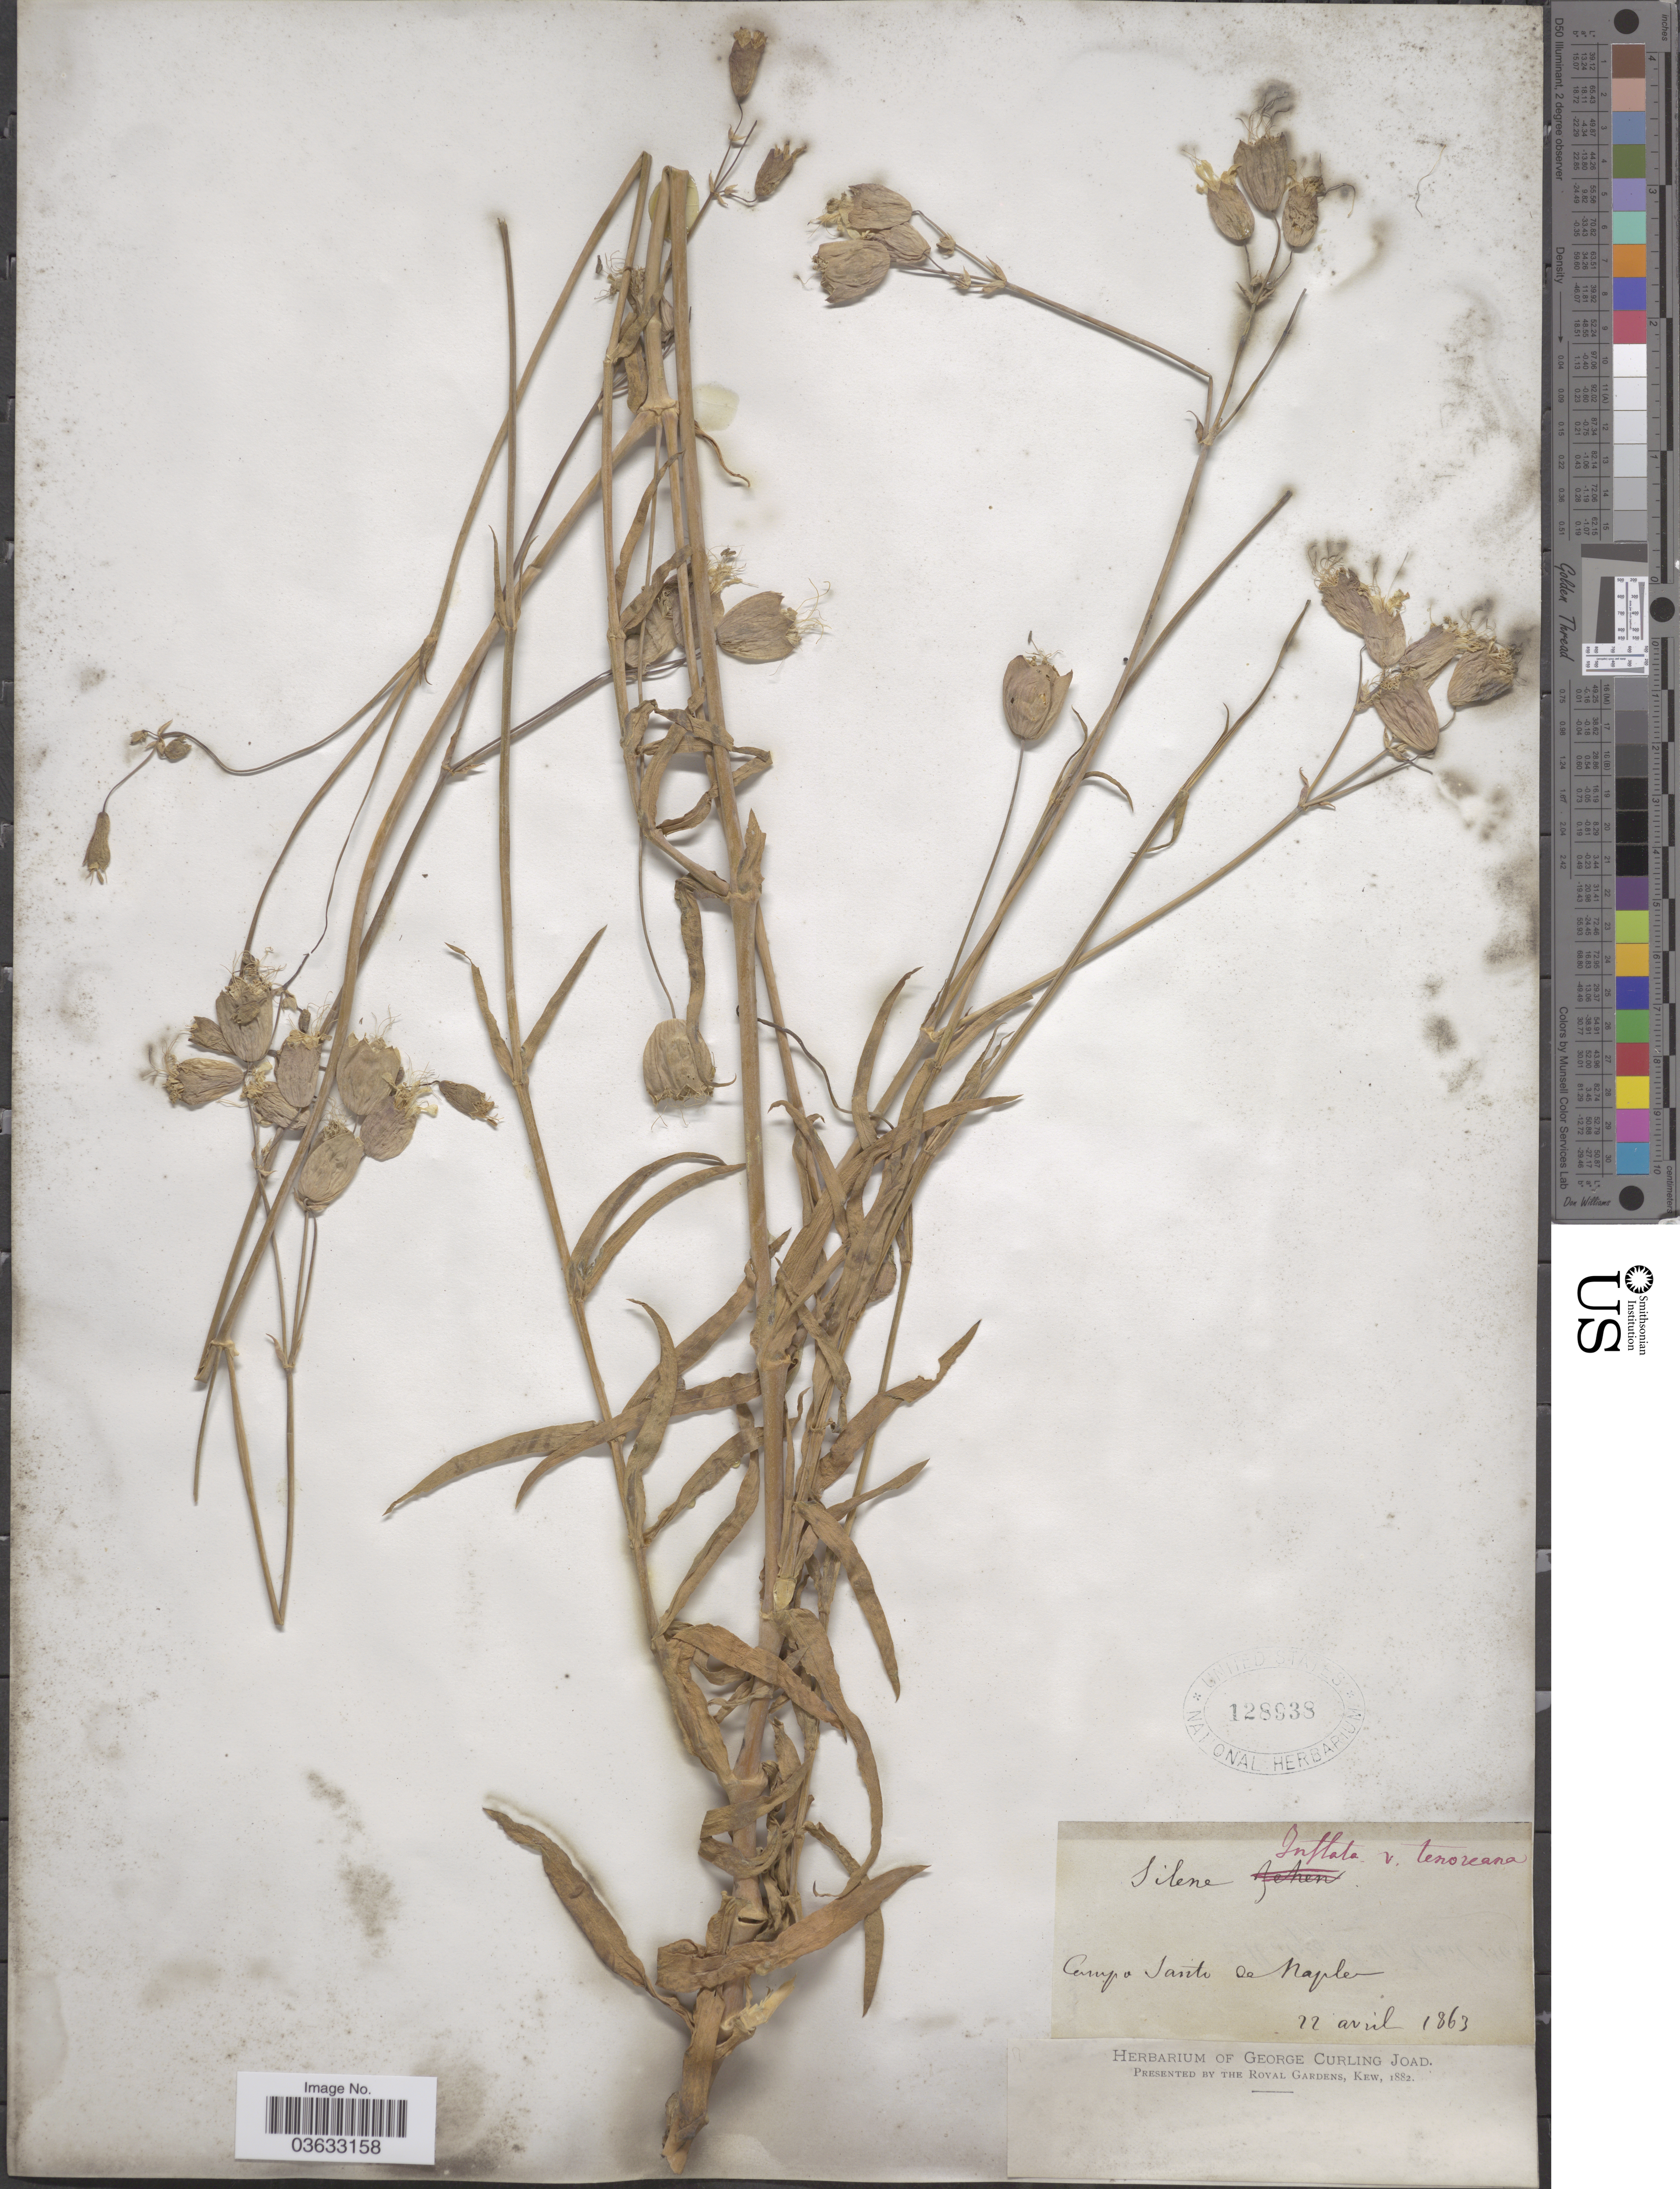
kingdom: Plantae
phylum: Tracheophyta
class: Magnoliopsida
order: Caryophyllales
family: Caryophyllaceae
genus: Silene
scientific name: Silene inflata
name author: Sm.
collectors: ex herb. George Curling Joad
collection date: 1863-04-22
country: Italy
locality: Campo Sante de Naples.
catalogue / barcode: US 128938